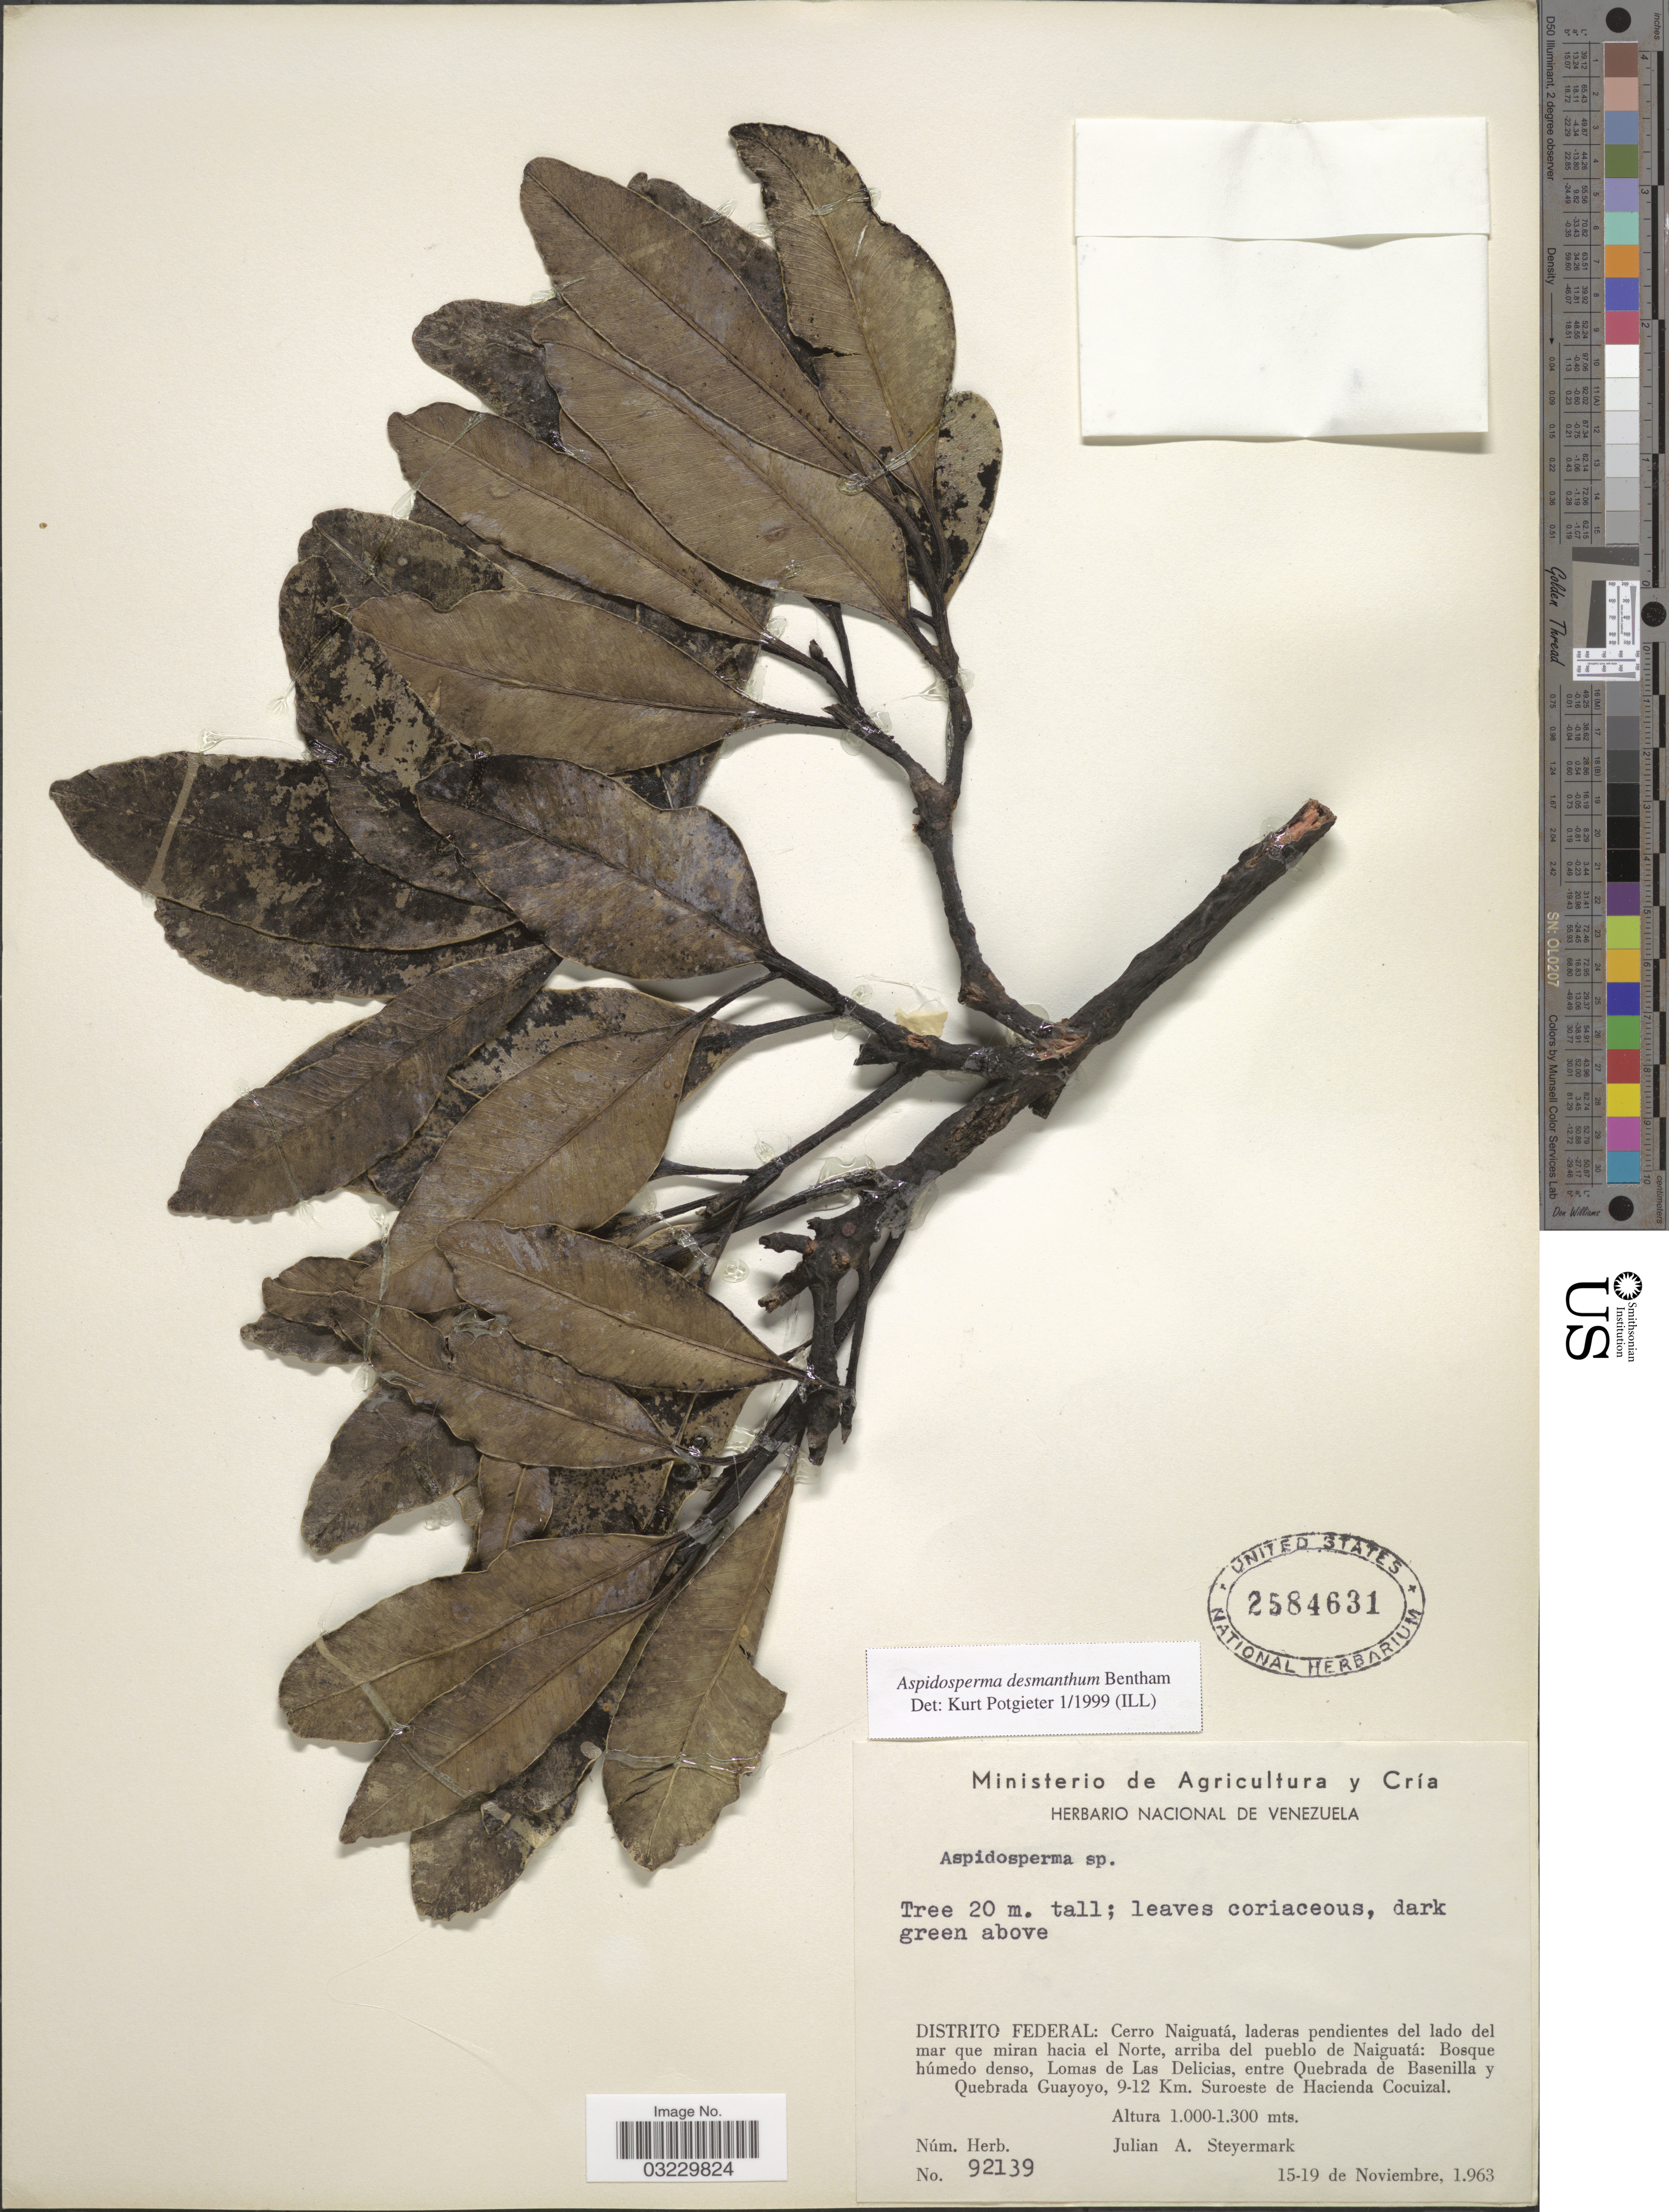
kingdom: Plantae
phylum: Tracheophyta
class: Magnoliopsida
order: Gentianales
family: Apocynaceae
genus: Aspidosperma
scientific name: Aspidosperma desmanthum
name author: Benth. ex Müll. Arg.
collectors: J. Steyermark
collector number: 92139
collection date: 1963-11-15/1963-11-19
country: Venezuela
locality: Distrito Federal: Cerro Naiguatá, laderas pendientes del lado del mar que miran hacia el Norte, arriba del pueblo de Naiguatá: Bosque húmedo denso, Lomas de Las Delicias, entre Quebrada de Basenilla y Quebrada Guayoyo, 9-12 Km. Suroeste de Hacienda Cocuizal.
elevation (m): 1000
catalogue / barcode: US 2584631